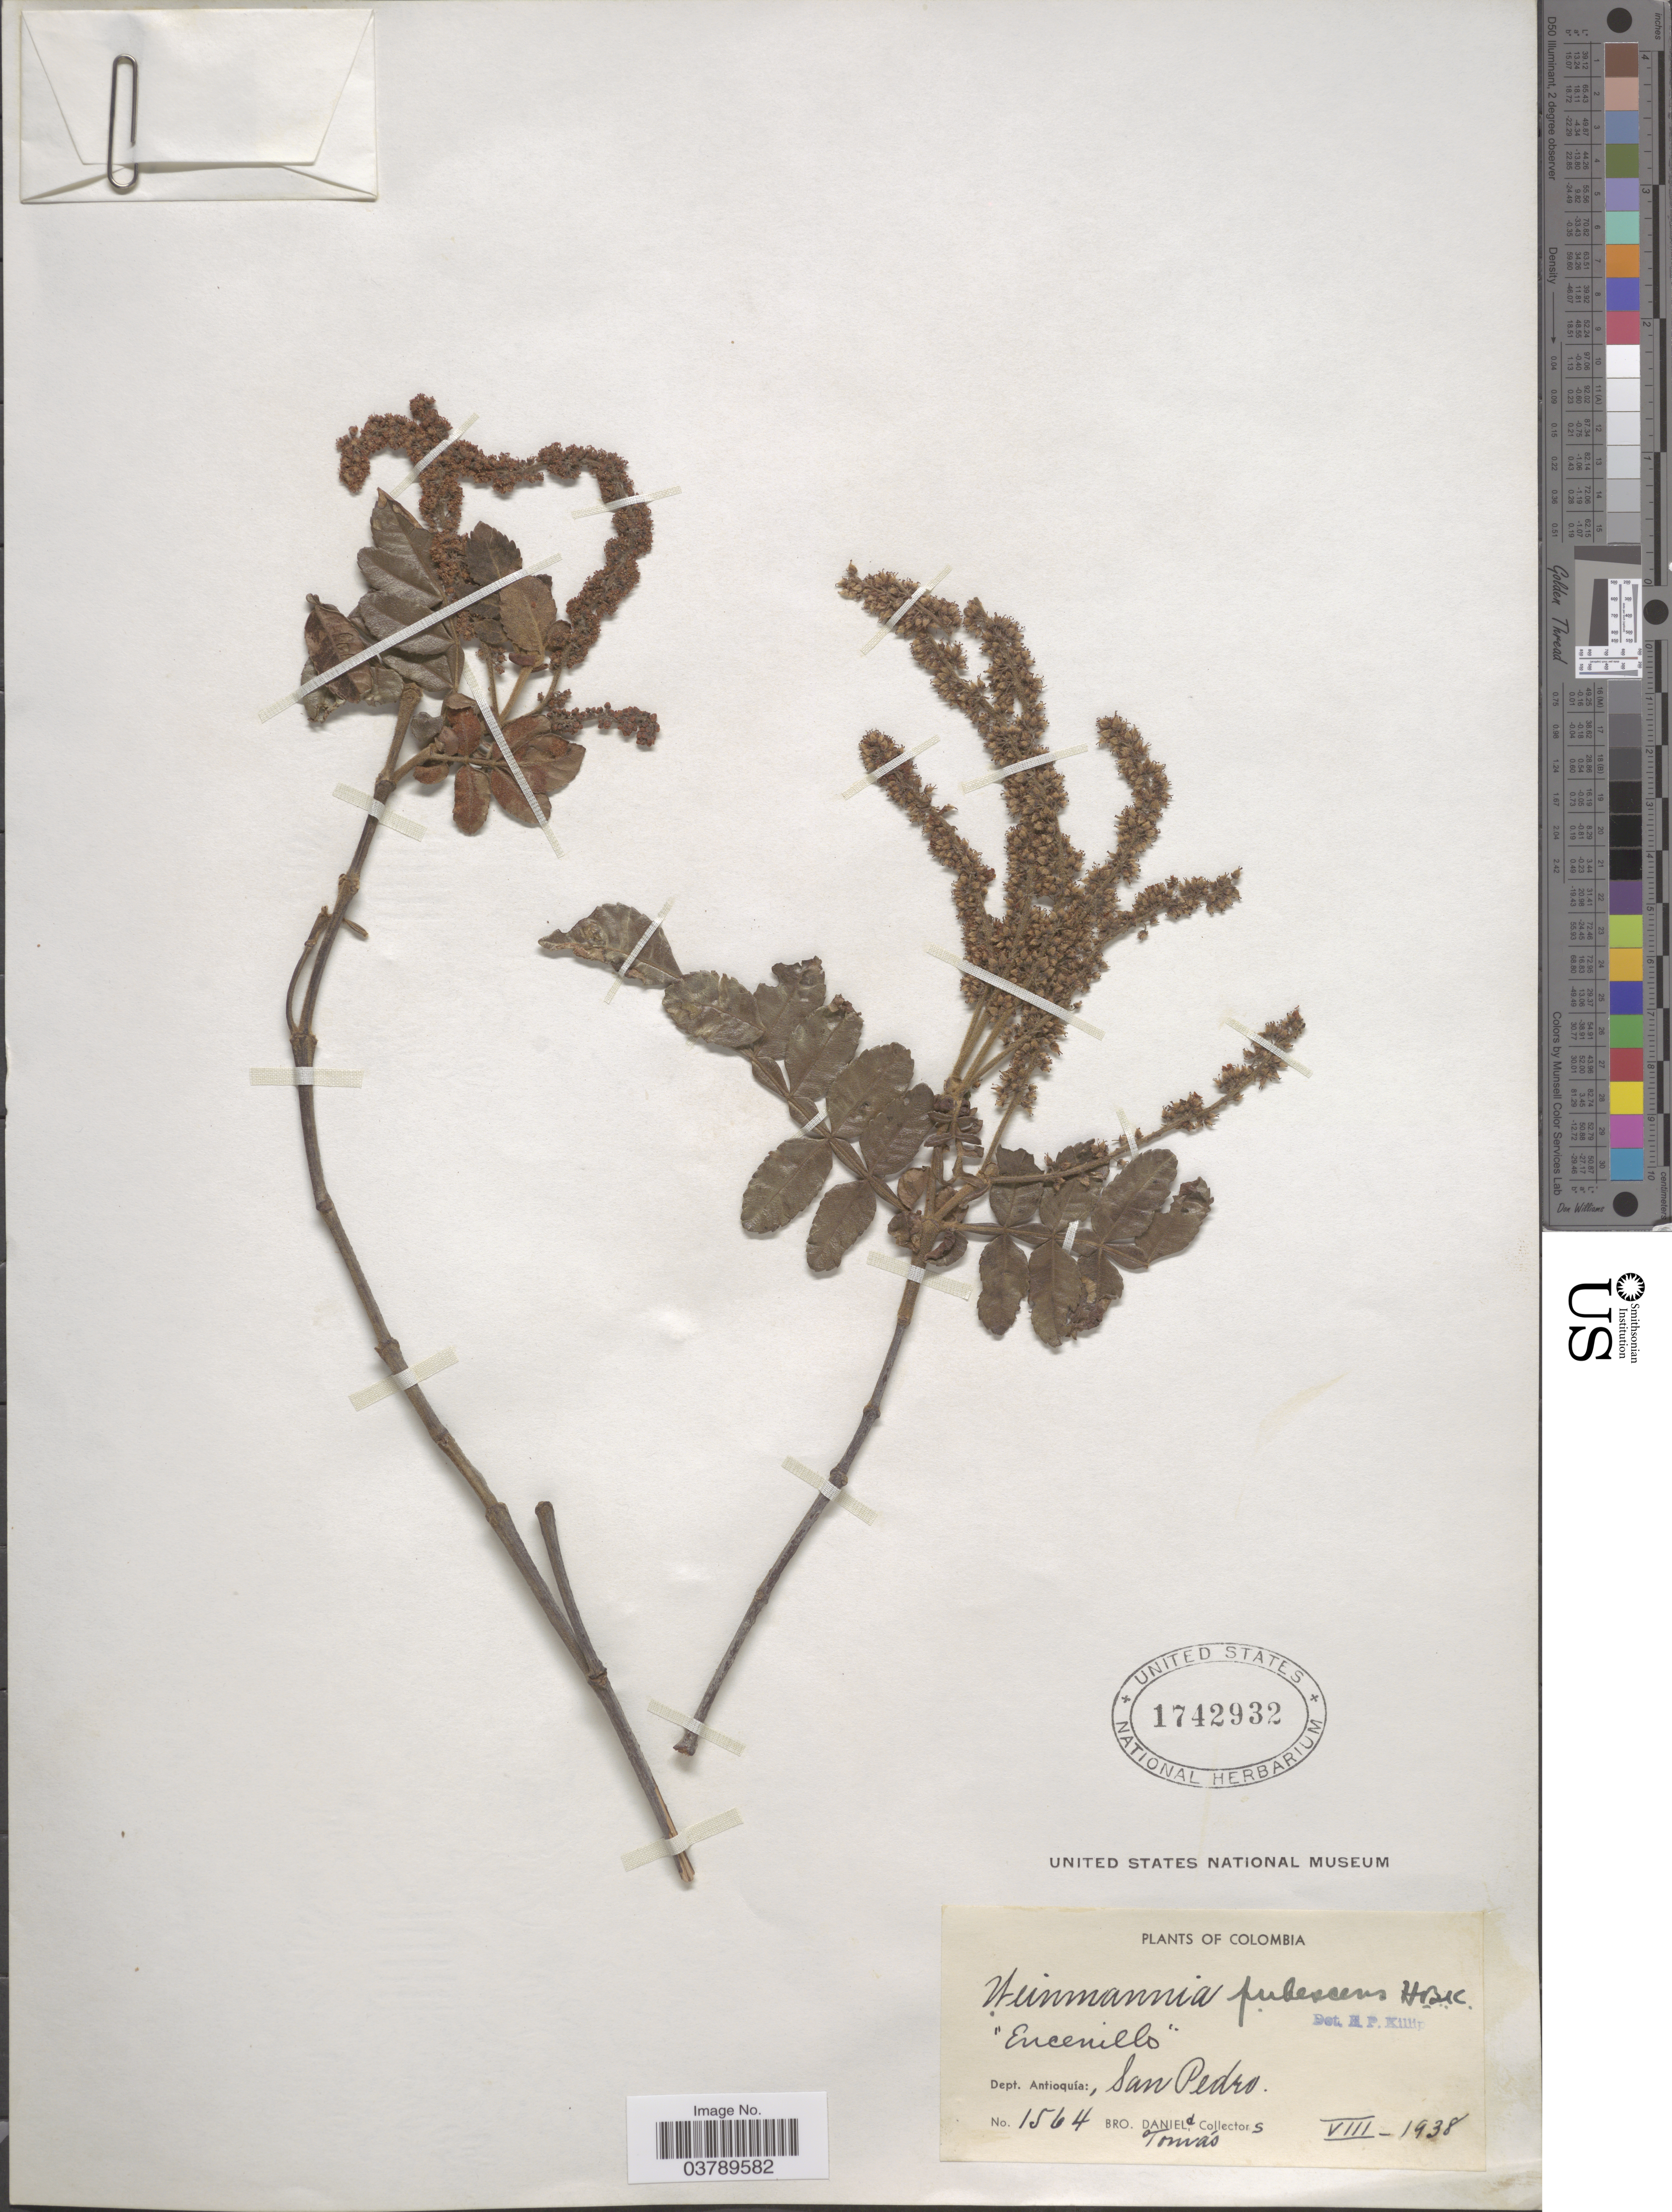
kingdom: Plantae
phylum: Tracheophyta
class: Magnoliopsida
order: Oxalidales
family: Cunoniaceae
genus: Weinmannia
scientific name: Weinmannia pubescens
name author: Kunth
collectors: Bro. Daniel & -. Tomas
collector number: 1564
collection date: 1938-08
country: Colombia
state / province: Antioquia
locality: Dept. Antioquía: San Pedro.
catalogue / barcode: US 1742932